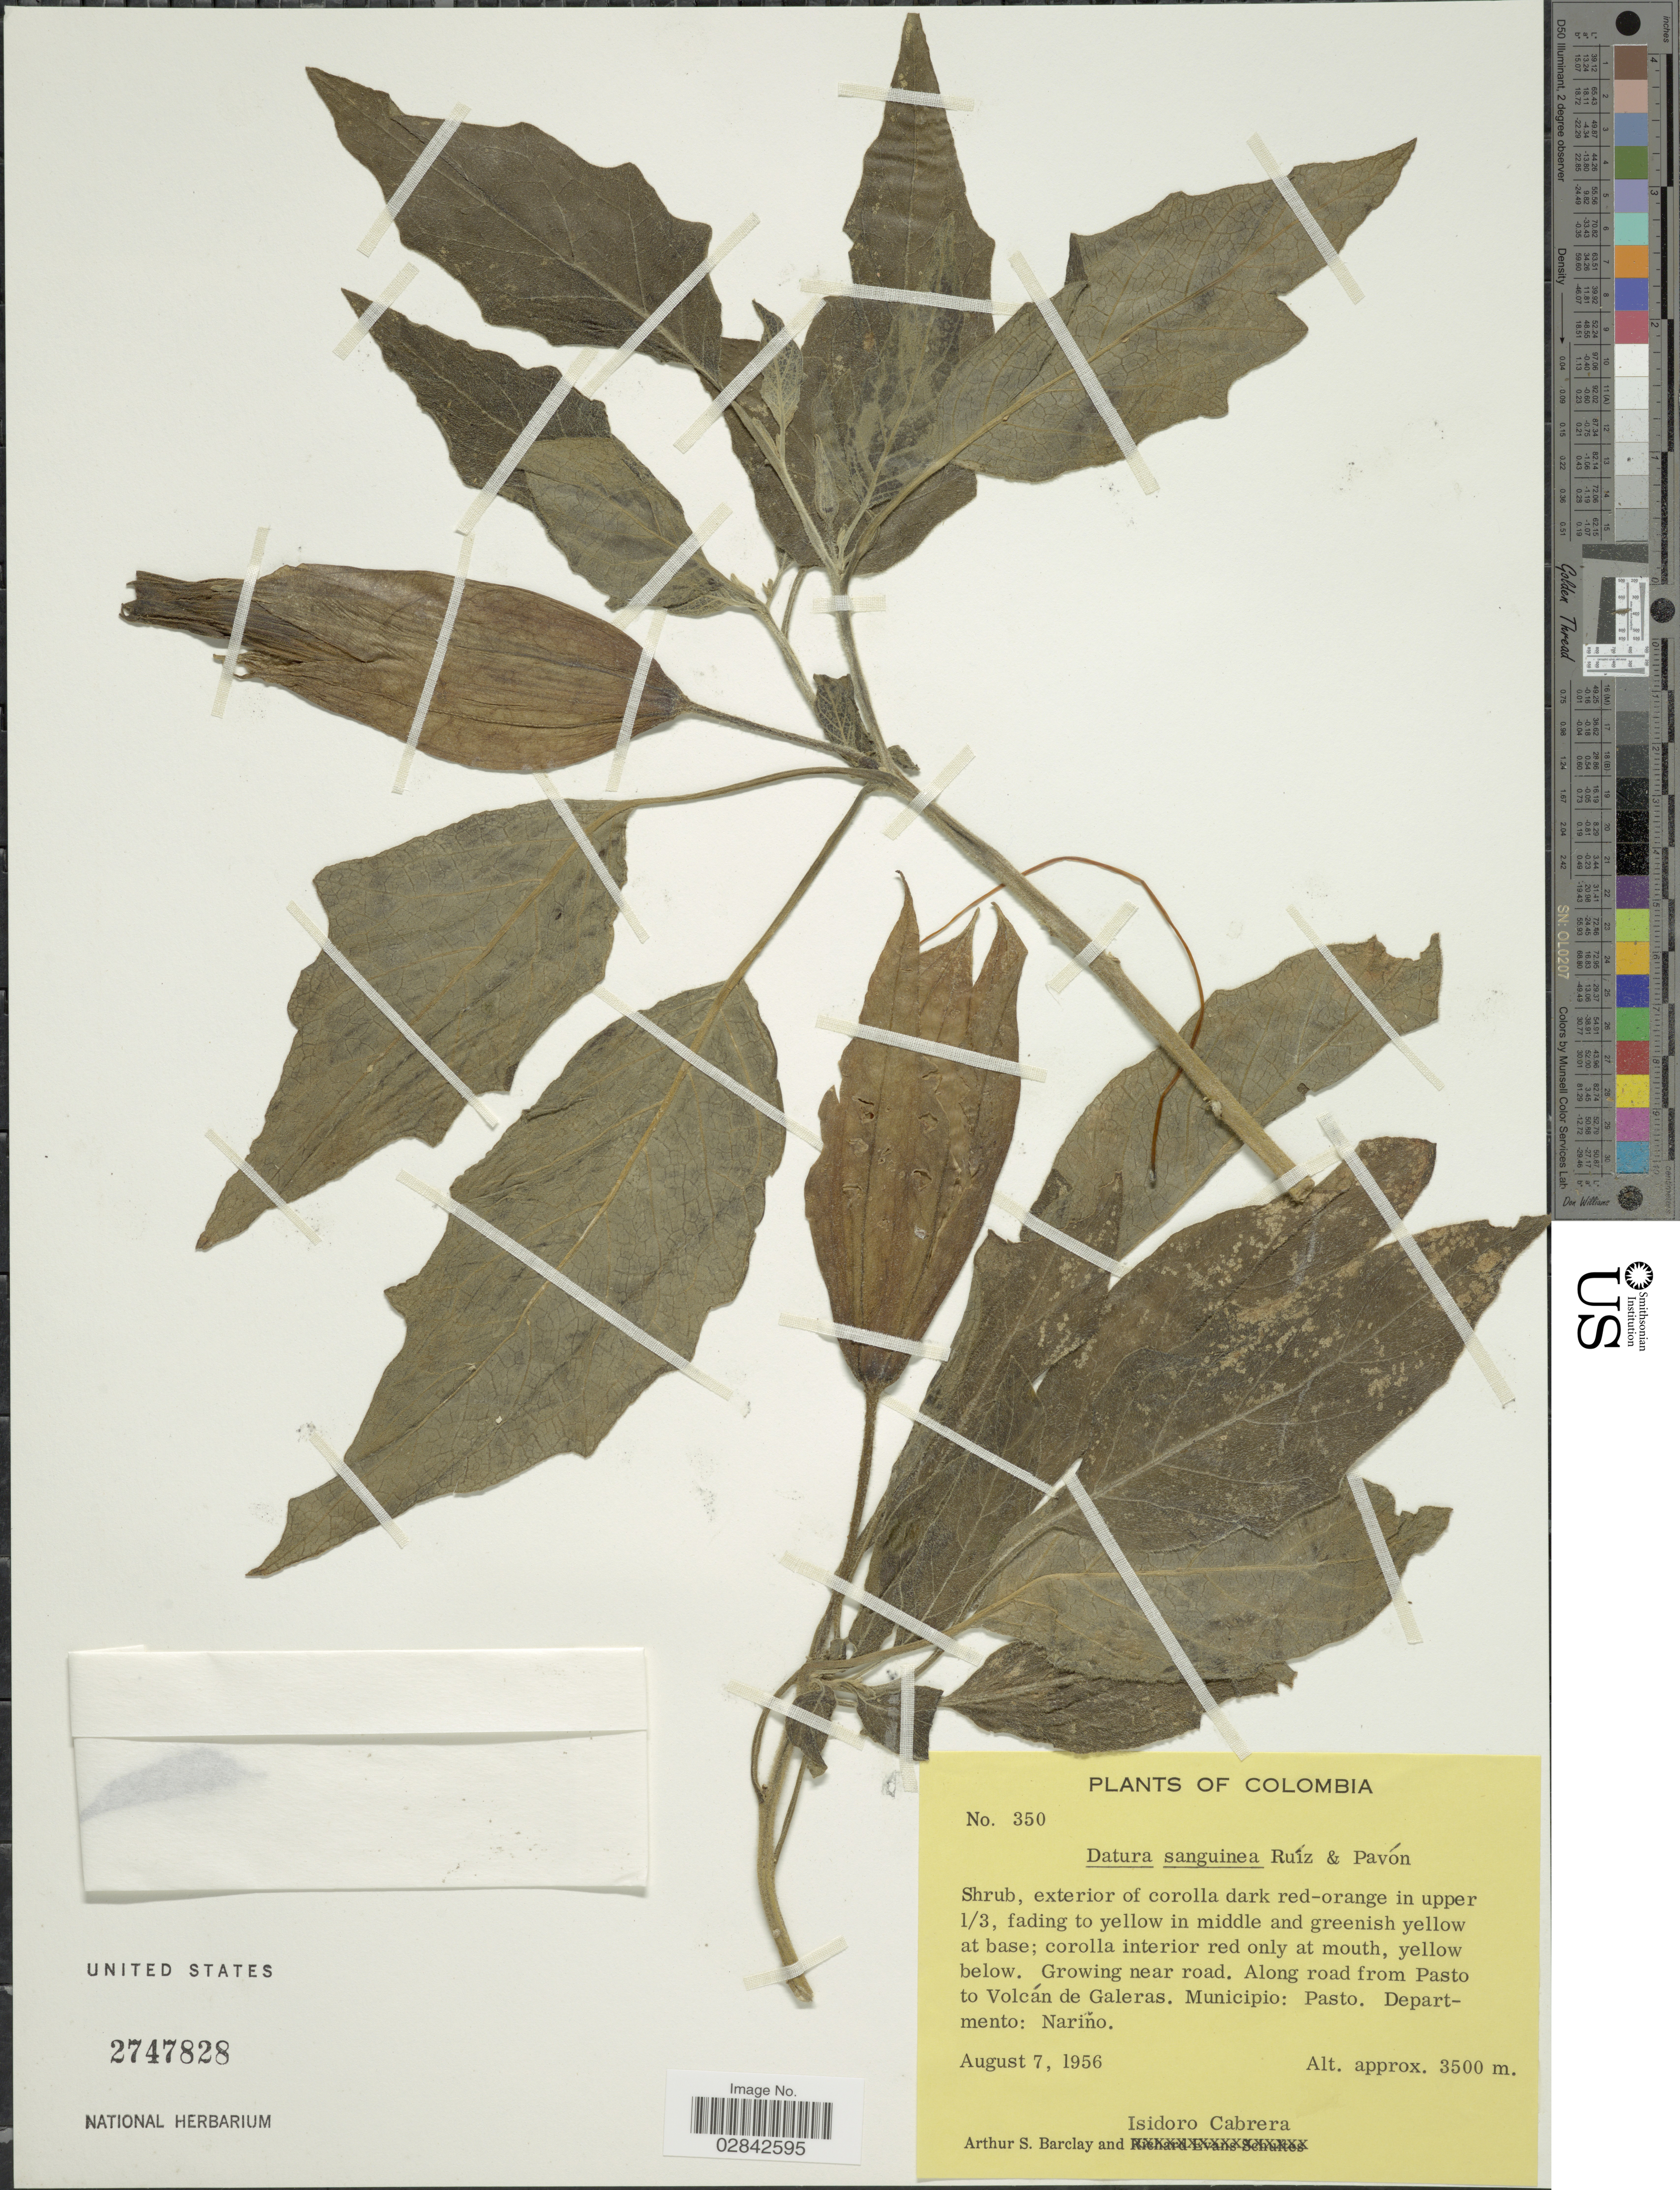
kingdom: Plantae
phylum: Tracheophyta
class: Magnoliopsida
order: Solanales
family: Solanaceae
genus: Brugmansia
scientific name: Brugmansia sanguinea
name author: (Ruiz & Pav.) D. Don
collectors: A. S. Barclay & I. Cabrera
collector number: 350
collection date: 1956-08-07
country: Colombia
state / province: Nariño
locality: Along road from Pasto to Volcán de Galeras. Municipio: Pasto. Departmento: Nariño.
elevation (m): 3500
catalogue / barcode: US 2747828